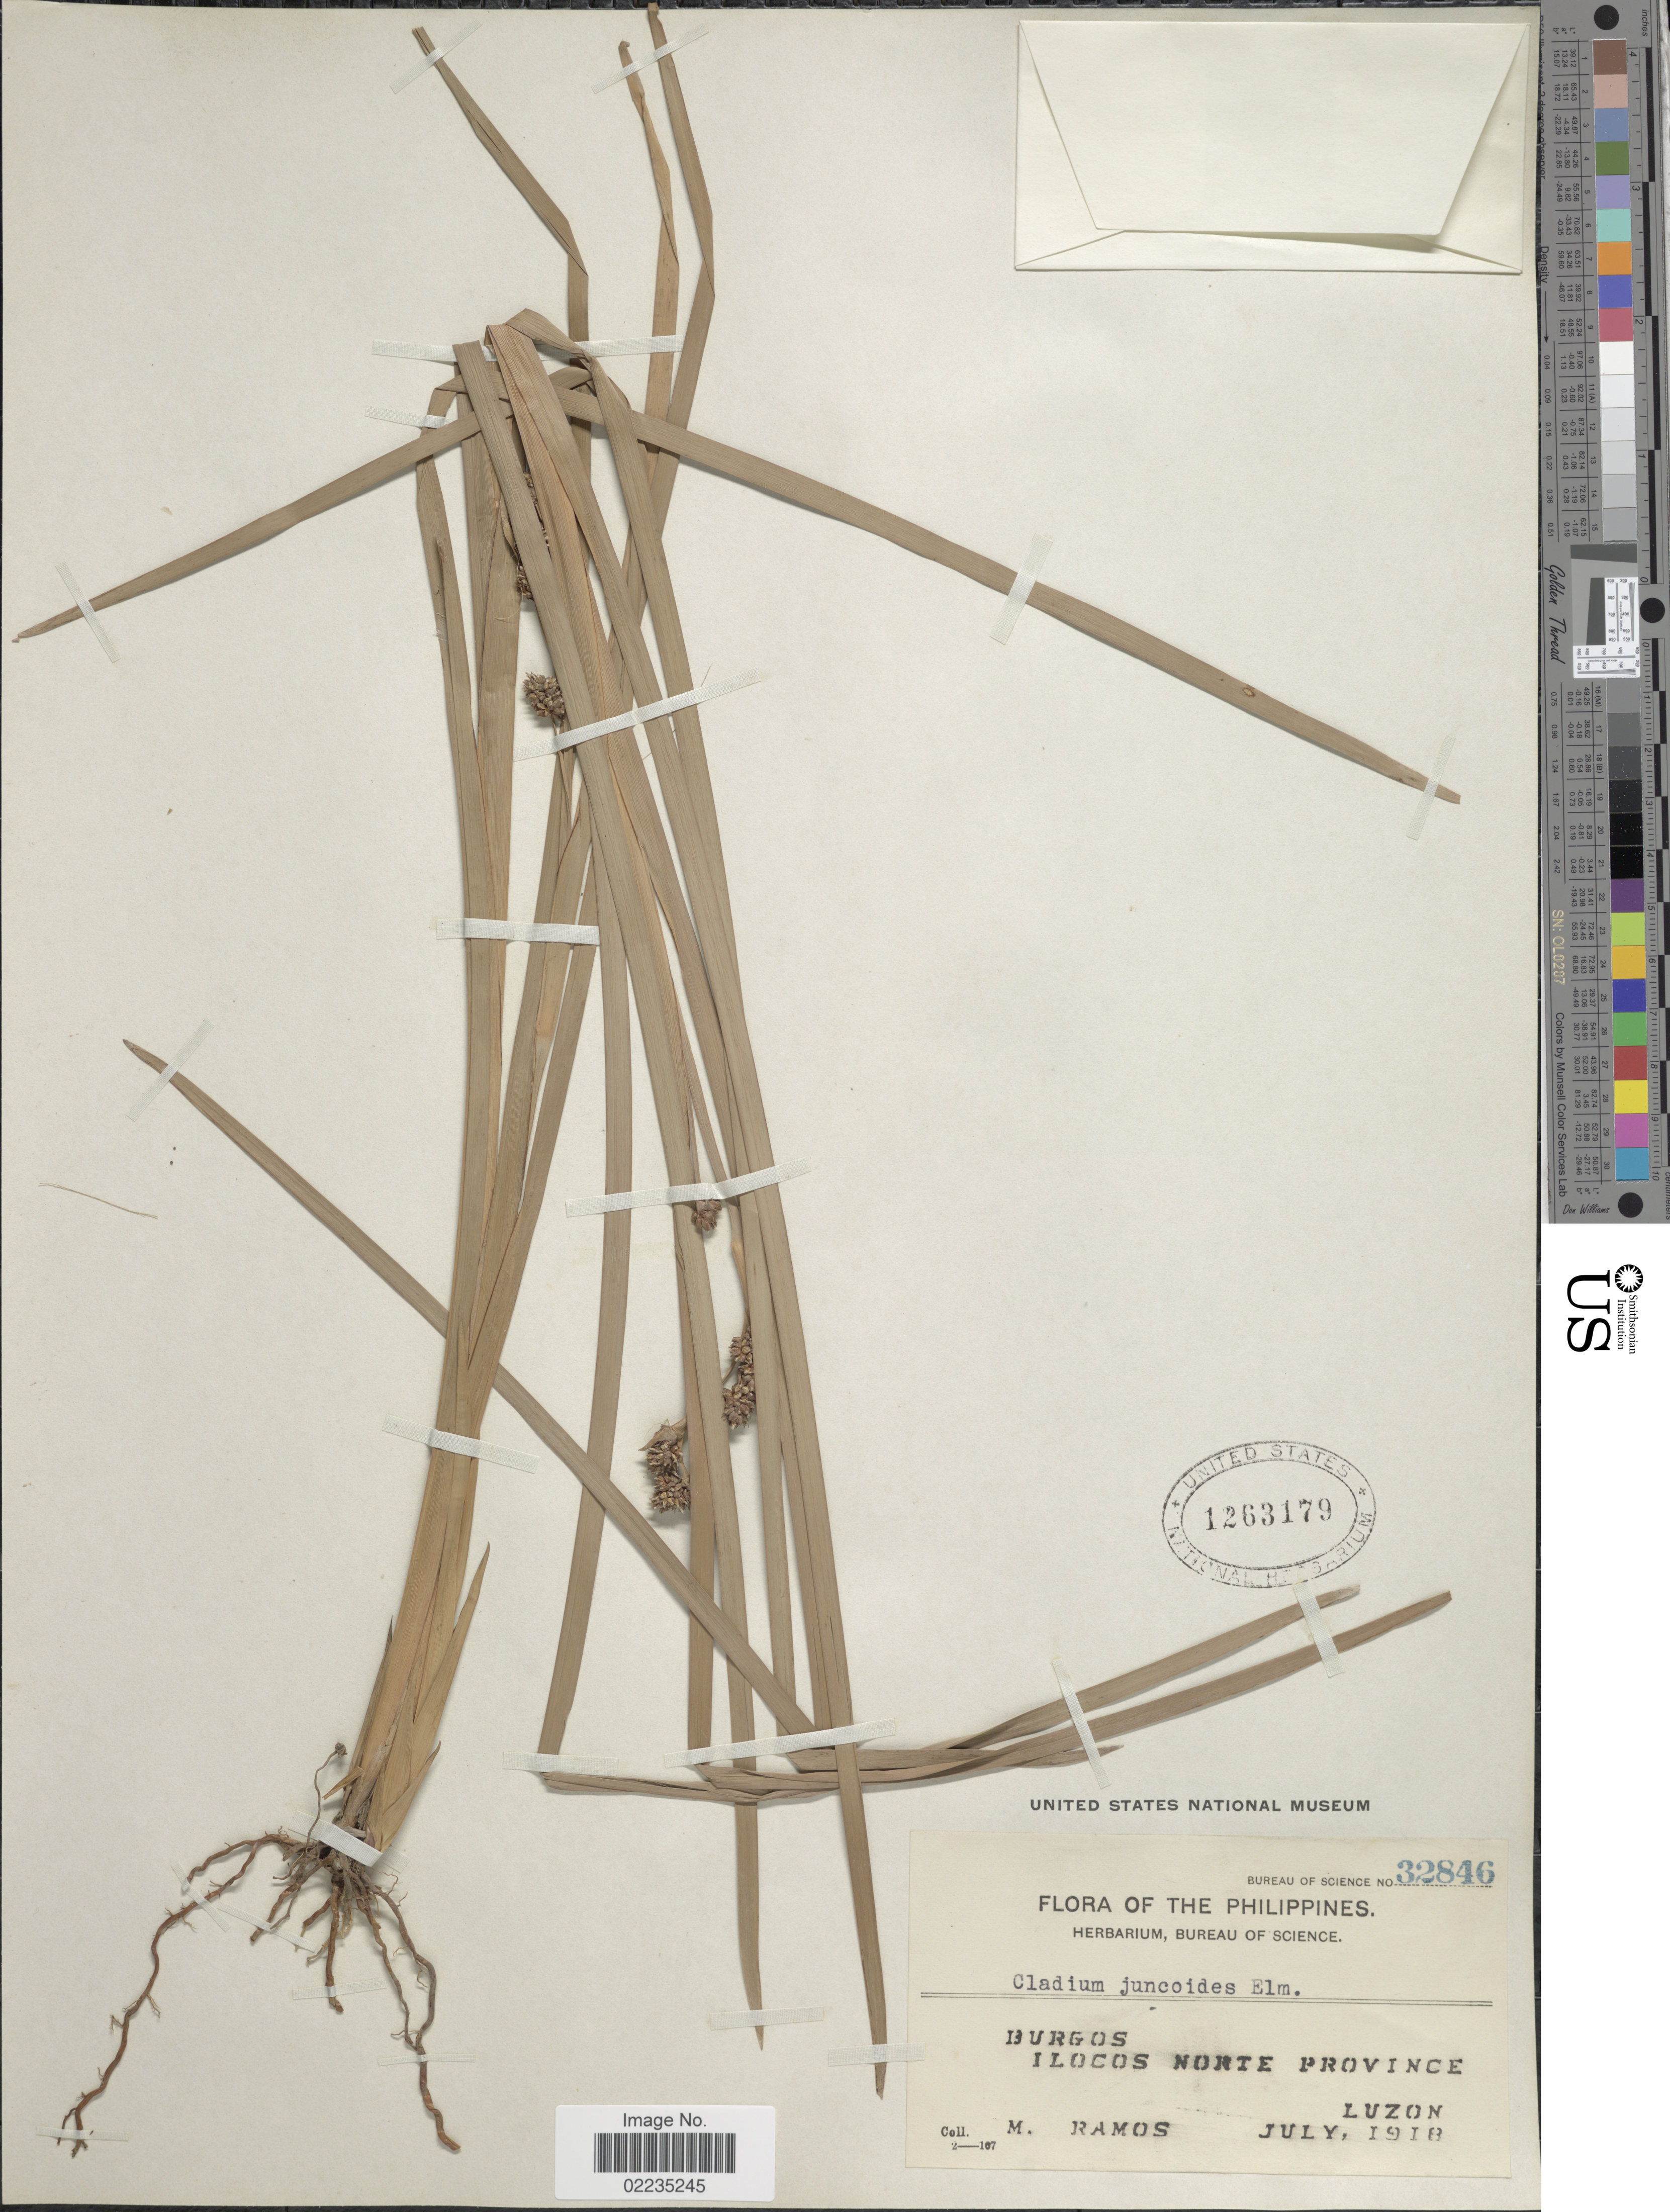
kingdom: Plantae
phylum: Tracheophyta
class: Liliopsida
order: Poales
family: Cyperaceae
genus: Machaerina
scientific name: Machaerina glomerata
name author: (Gaudich.) T. Koyama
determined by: Kern, J. H.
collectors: M. Ramos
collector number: Bureau of Science 32846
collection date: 1918-07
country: Philippines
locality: Burgos, Ilocos Norte Province, Luzon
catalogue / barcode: US 1263179